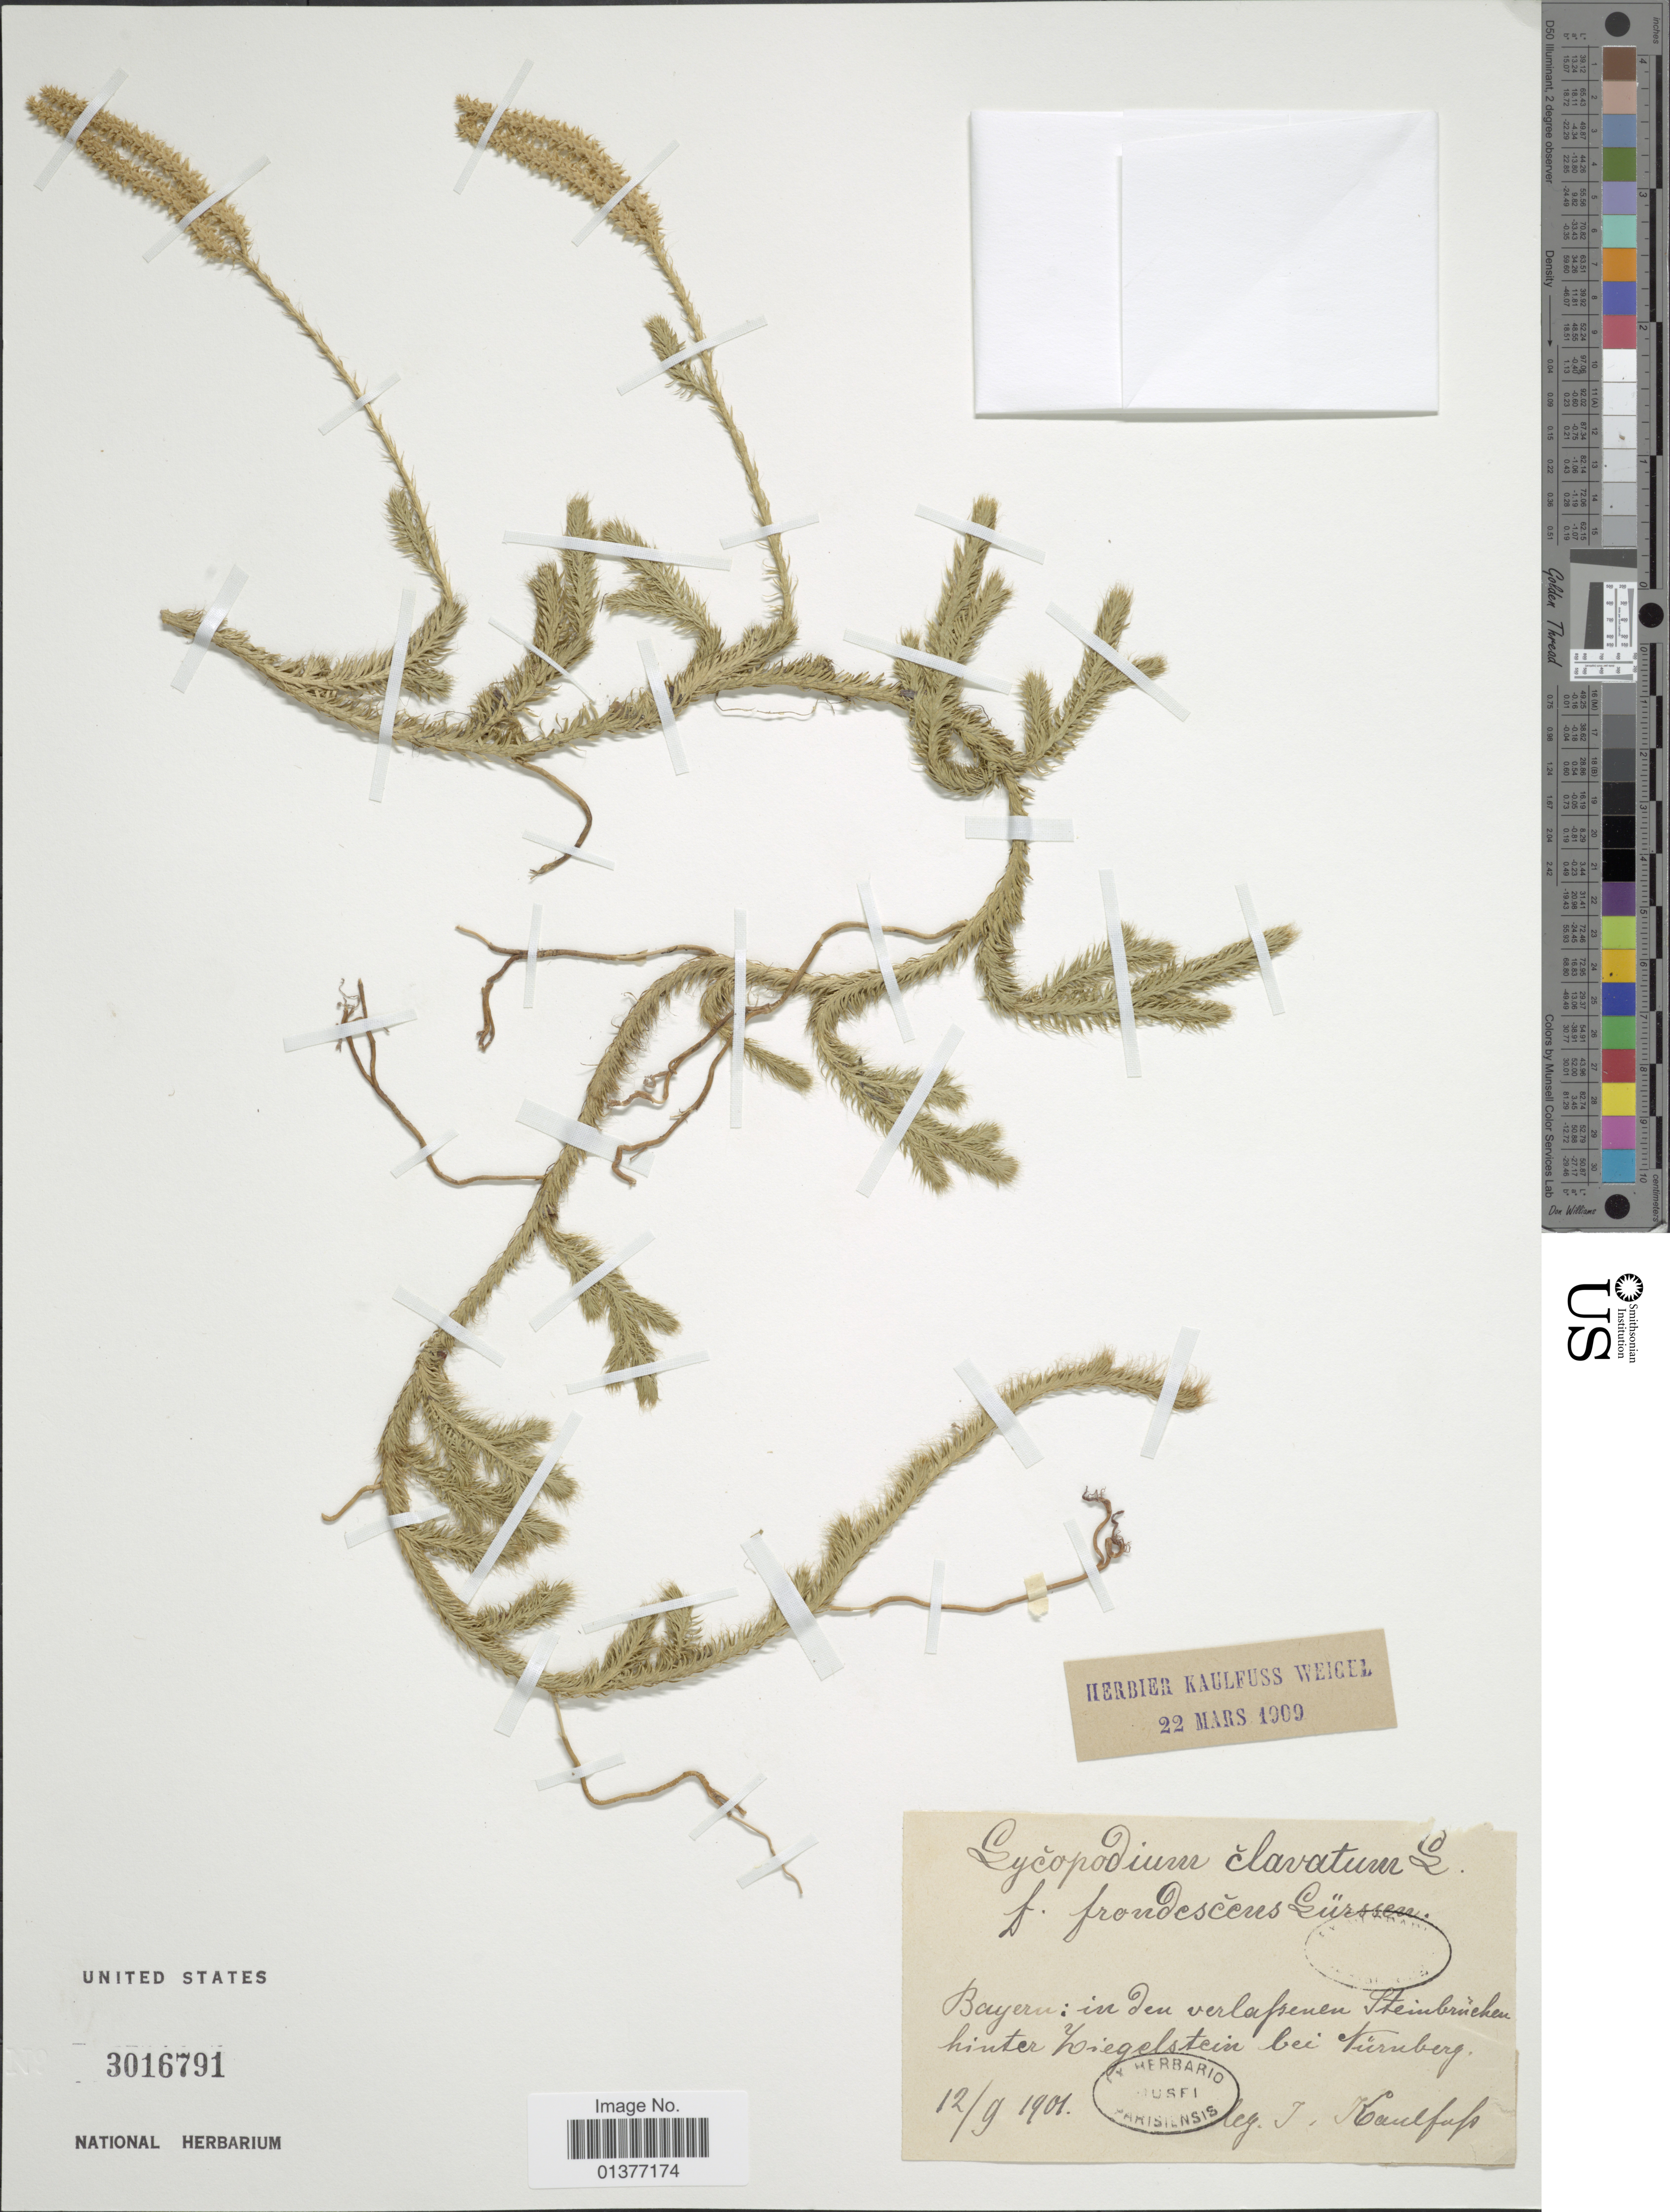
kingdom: Plantae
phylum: Tracheophyta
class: Lycopodiopsida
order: Lycopodiales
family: Lycopodiaceae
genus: Lycopodium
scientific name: Lycopodium clavatum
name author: L.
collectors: J. S. Kaulfuss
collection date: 1901-09-12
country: Germany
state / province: Bayern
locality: In den Verlassenen Steinbruchen hinter Ziegelstein bei Nuruberg [interpreted]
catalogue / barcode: US 3016791